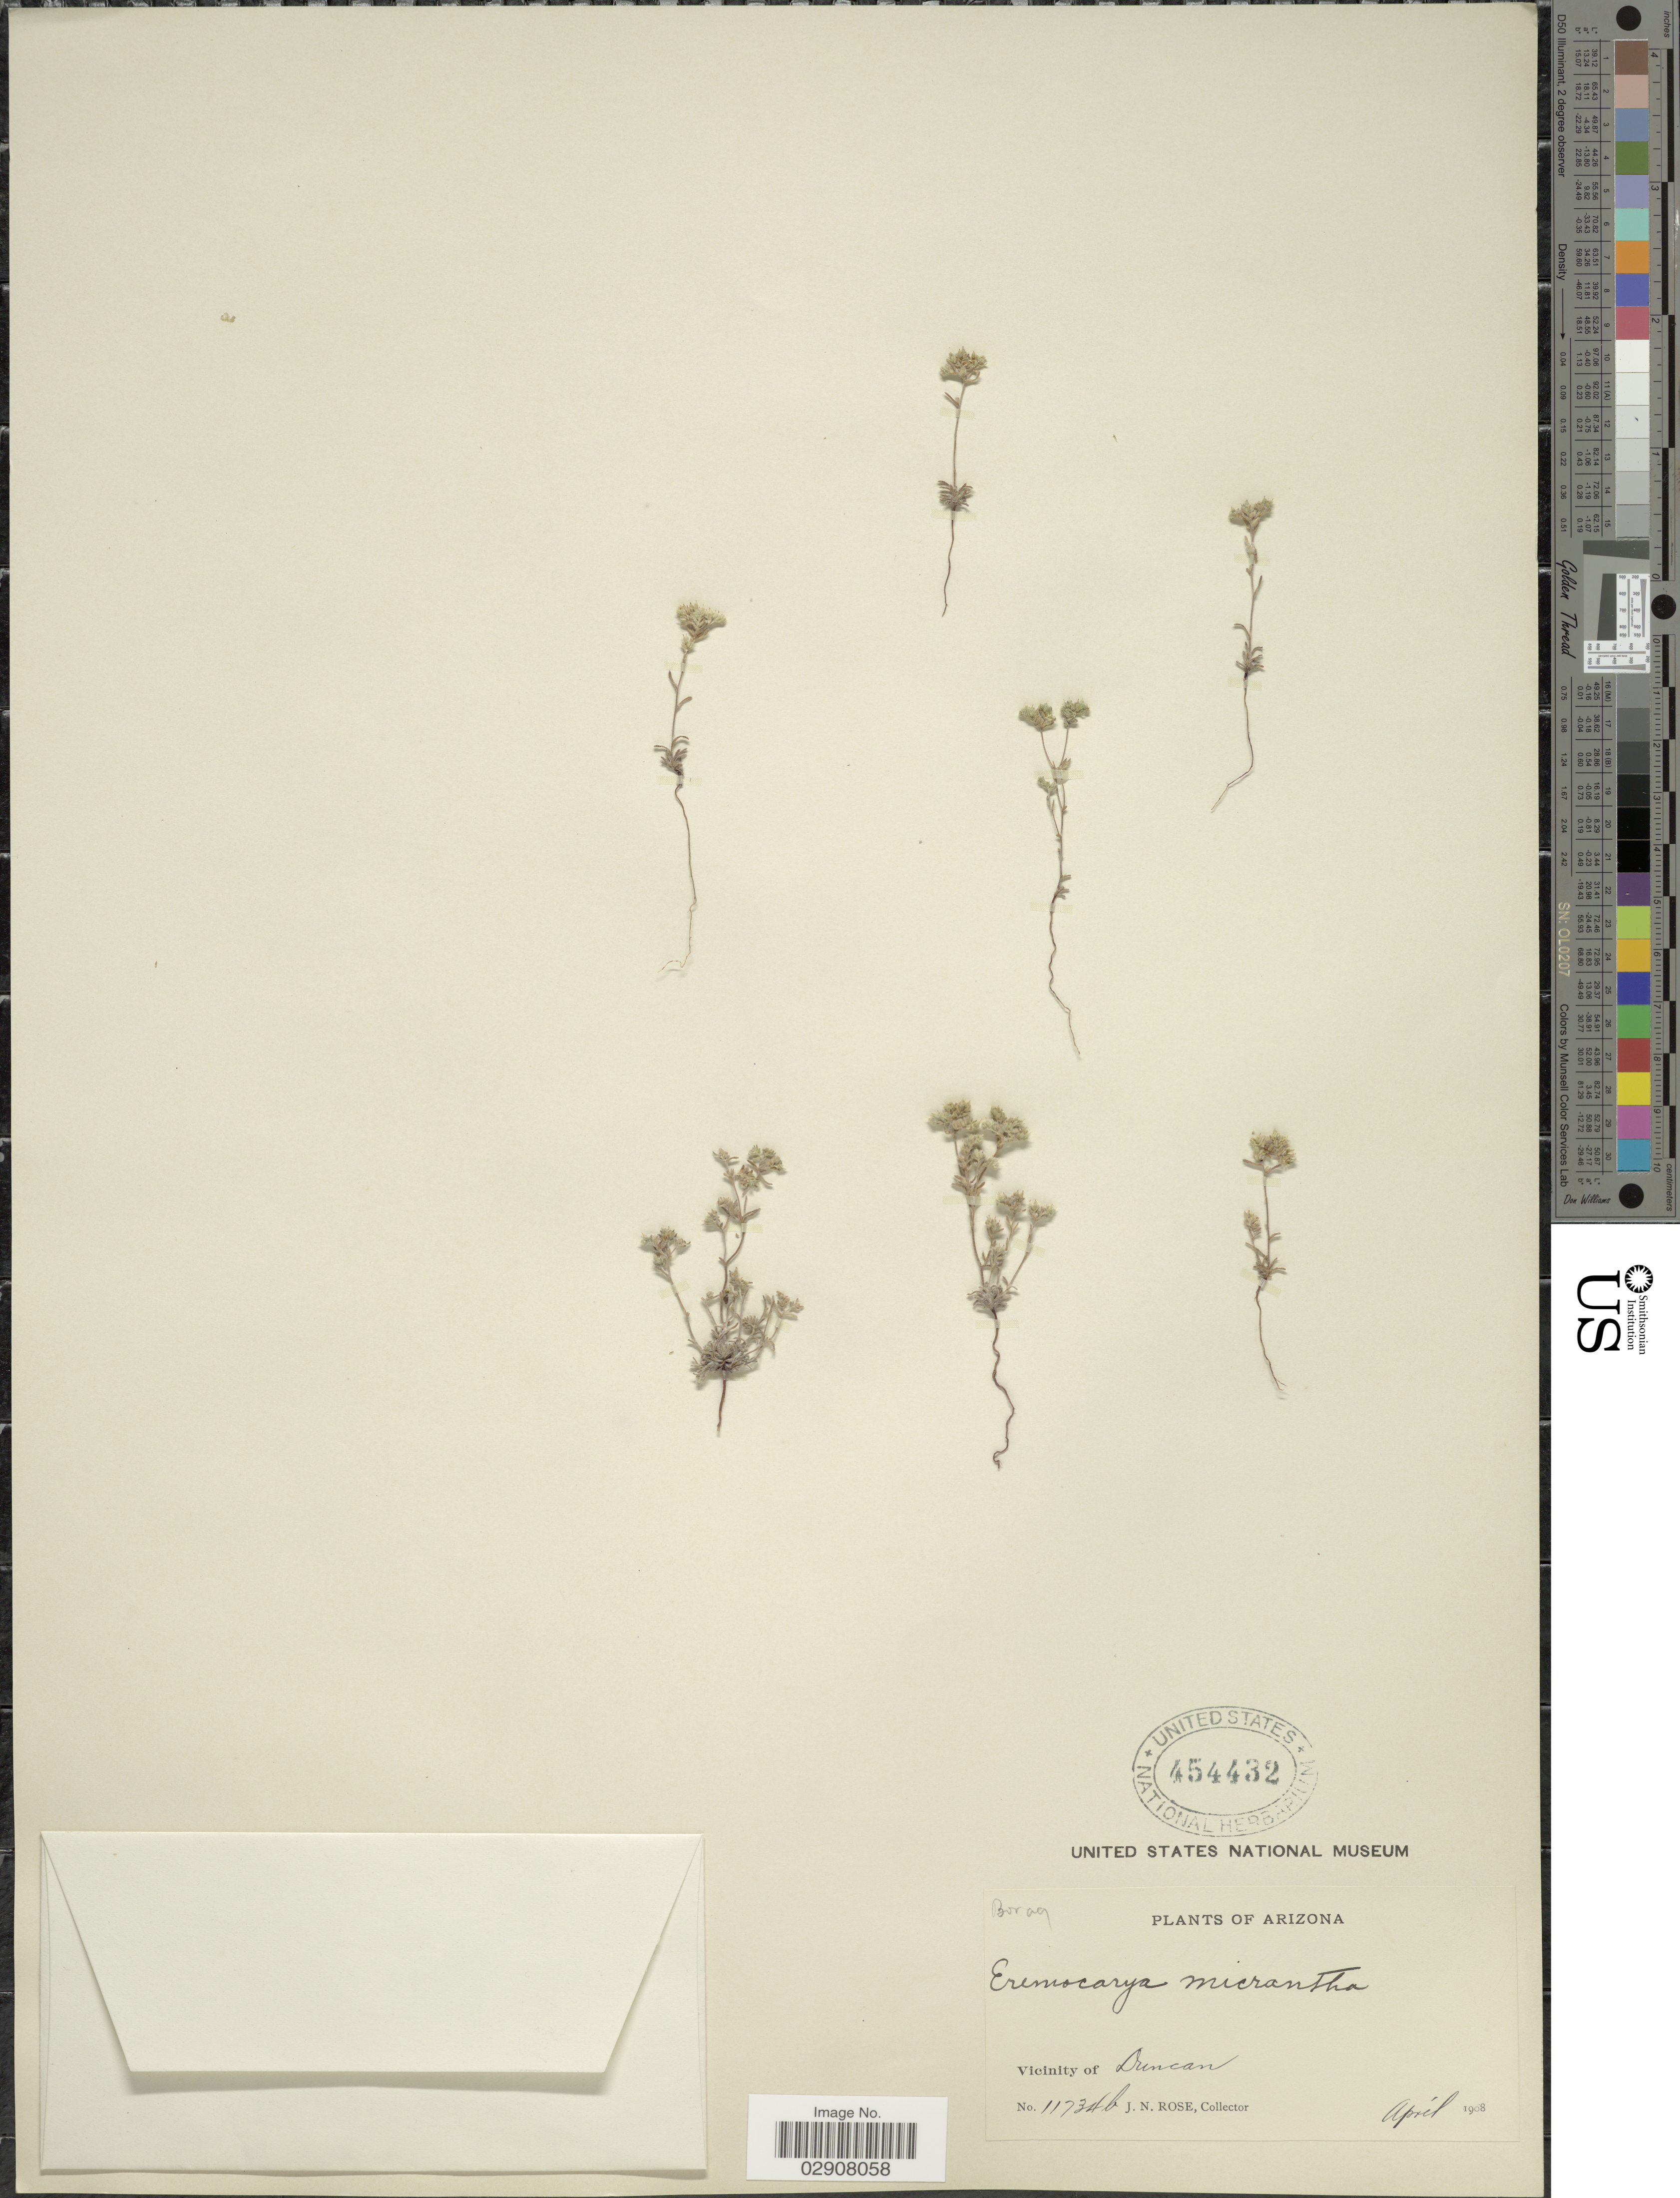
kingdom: Plantae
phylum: Tracheophyta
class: Magnoliopsida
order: Boraginales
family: Boraginaceae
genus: Cryptantha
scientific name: Cryptantha micrantha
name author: (Torr.) I.M. Johnst.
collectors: J. N. Rose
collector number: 11734b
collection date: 1908-04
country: United States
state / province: Arizona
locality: Vicinity of Duncan.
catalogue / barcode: US 454432